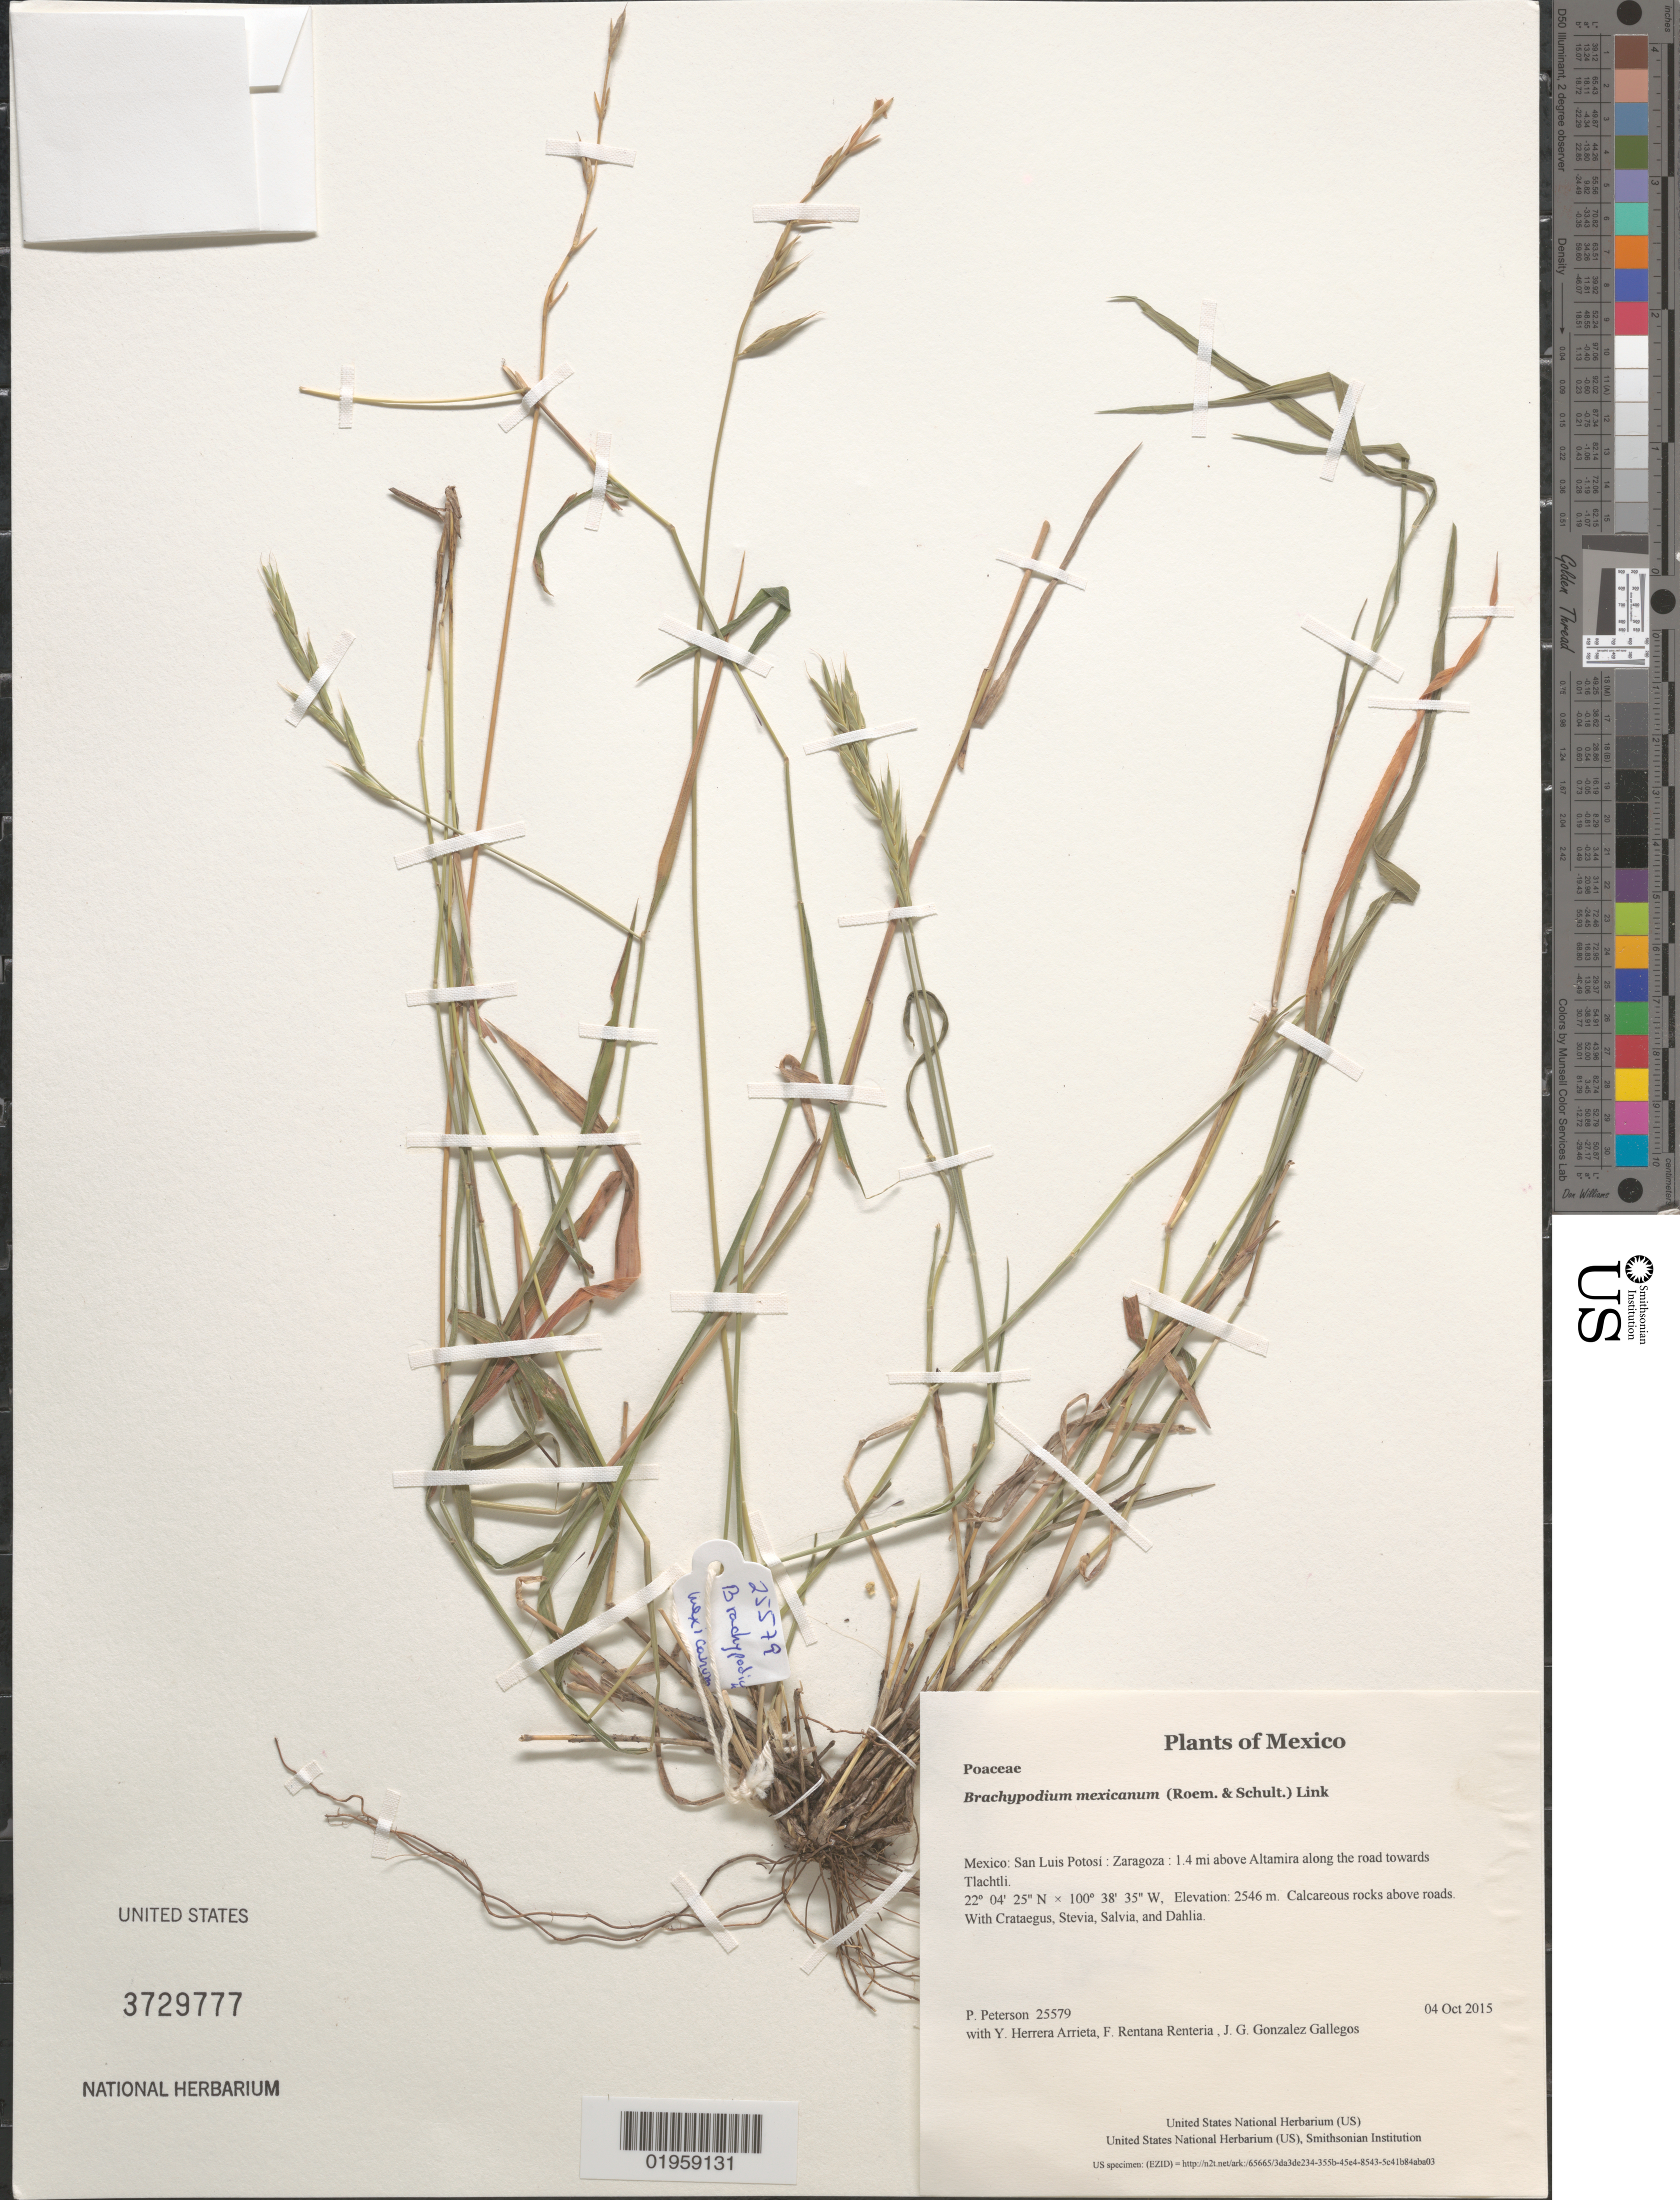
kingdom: Plantae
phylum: Tracheophyta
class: Liliopsida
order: Poales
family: Poaceae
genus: Brachypodium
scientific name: Brachypodium mexicanum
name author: (Roem. & Schult.) Link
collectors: P. M. Peterson, Y. Herrera Arrieta, F. Rentana Renteria & J. G. Gonzalez Gallegos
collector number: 25579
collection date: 2015-10-04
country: Mexico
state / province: San Luis Potosí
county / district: Zaragoza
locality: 1.4 mi above Altamira along the road towards Tlachtli.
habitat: Calcareous rocks above roads.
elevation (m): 2546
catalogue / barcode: US 3729777